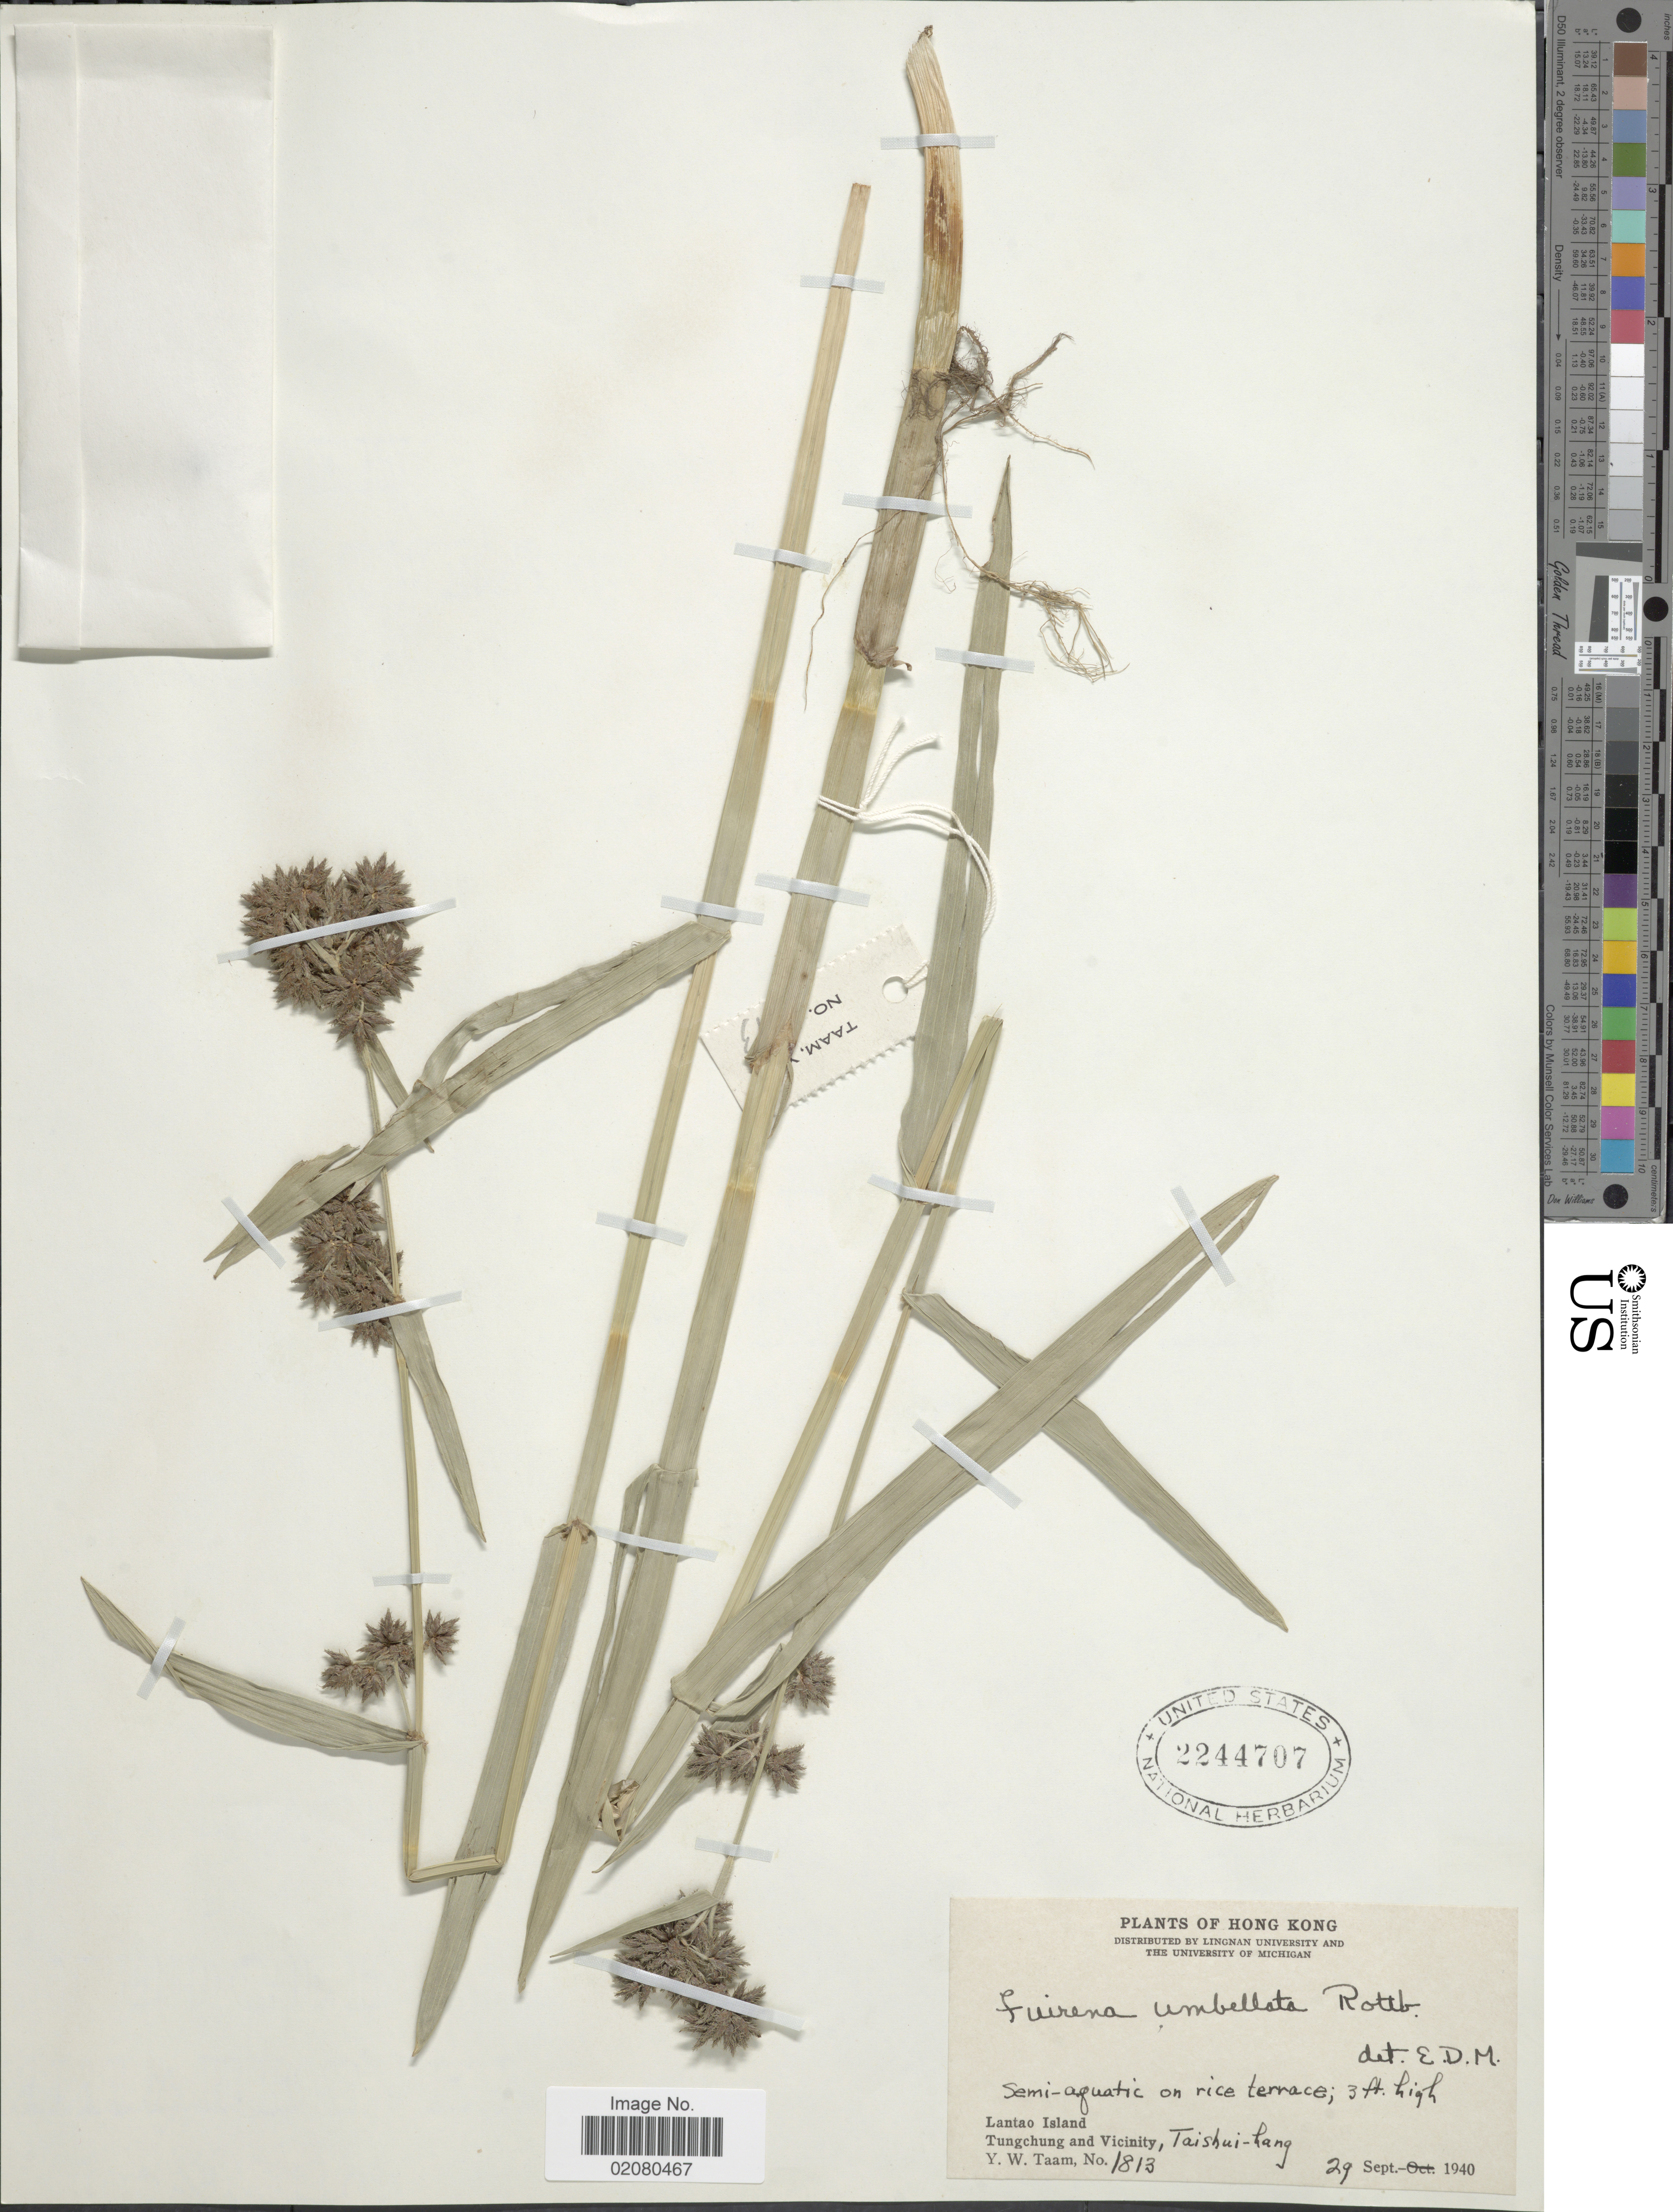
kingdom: Plantae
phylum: Tracheophyta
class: Liliopsida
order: Poales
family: Cyperaceae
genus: Fuirena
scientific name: Fuirena umbellata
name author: Rottb.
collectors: Y. W. Taam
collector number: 1813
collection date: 1940-09-29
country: China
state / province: Hong Kong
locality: Lantao Island, Tungchung and Vicinity, Taishui-hang.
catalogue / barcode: US 2244707